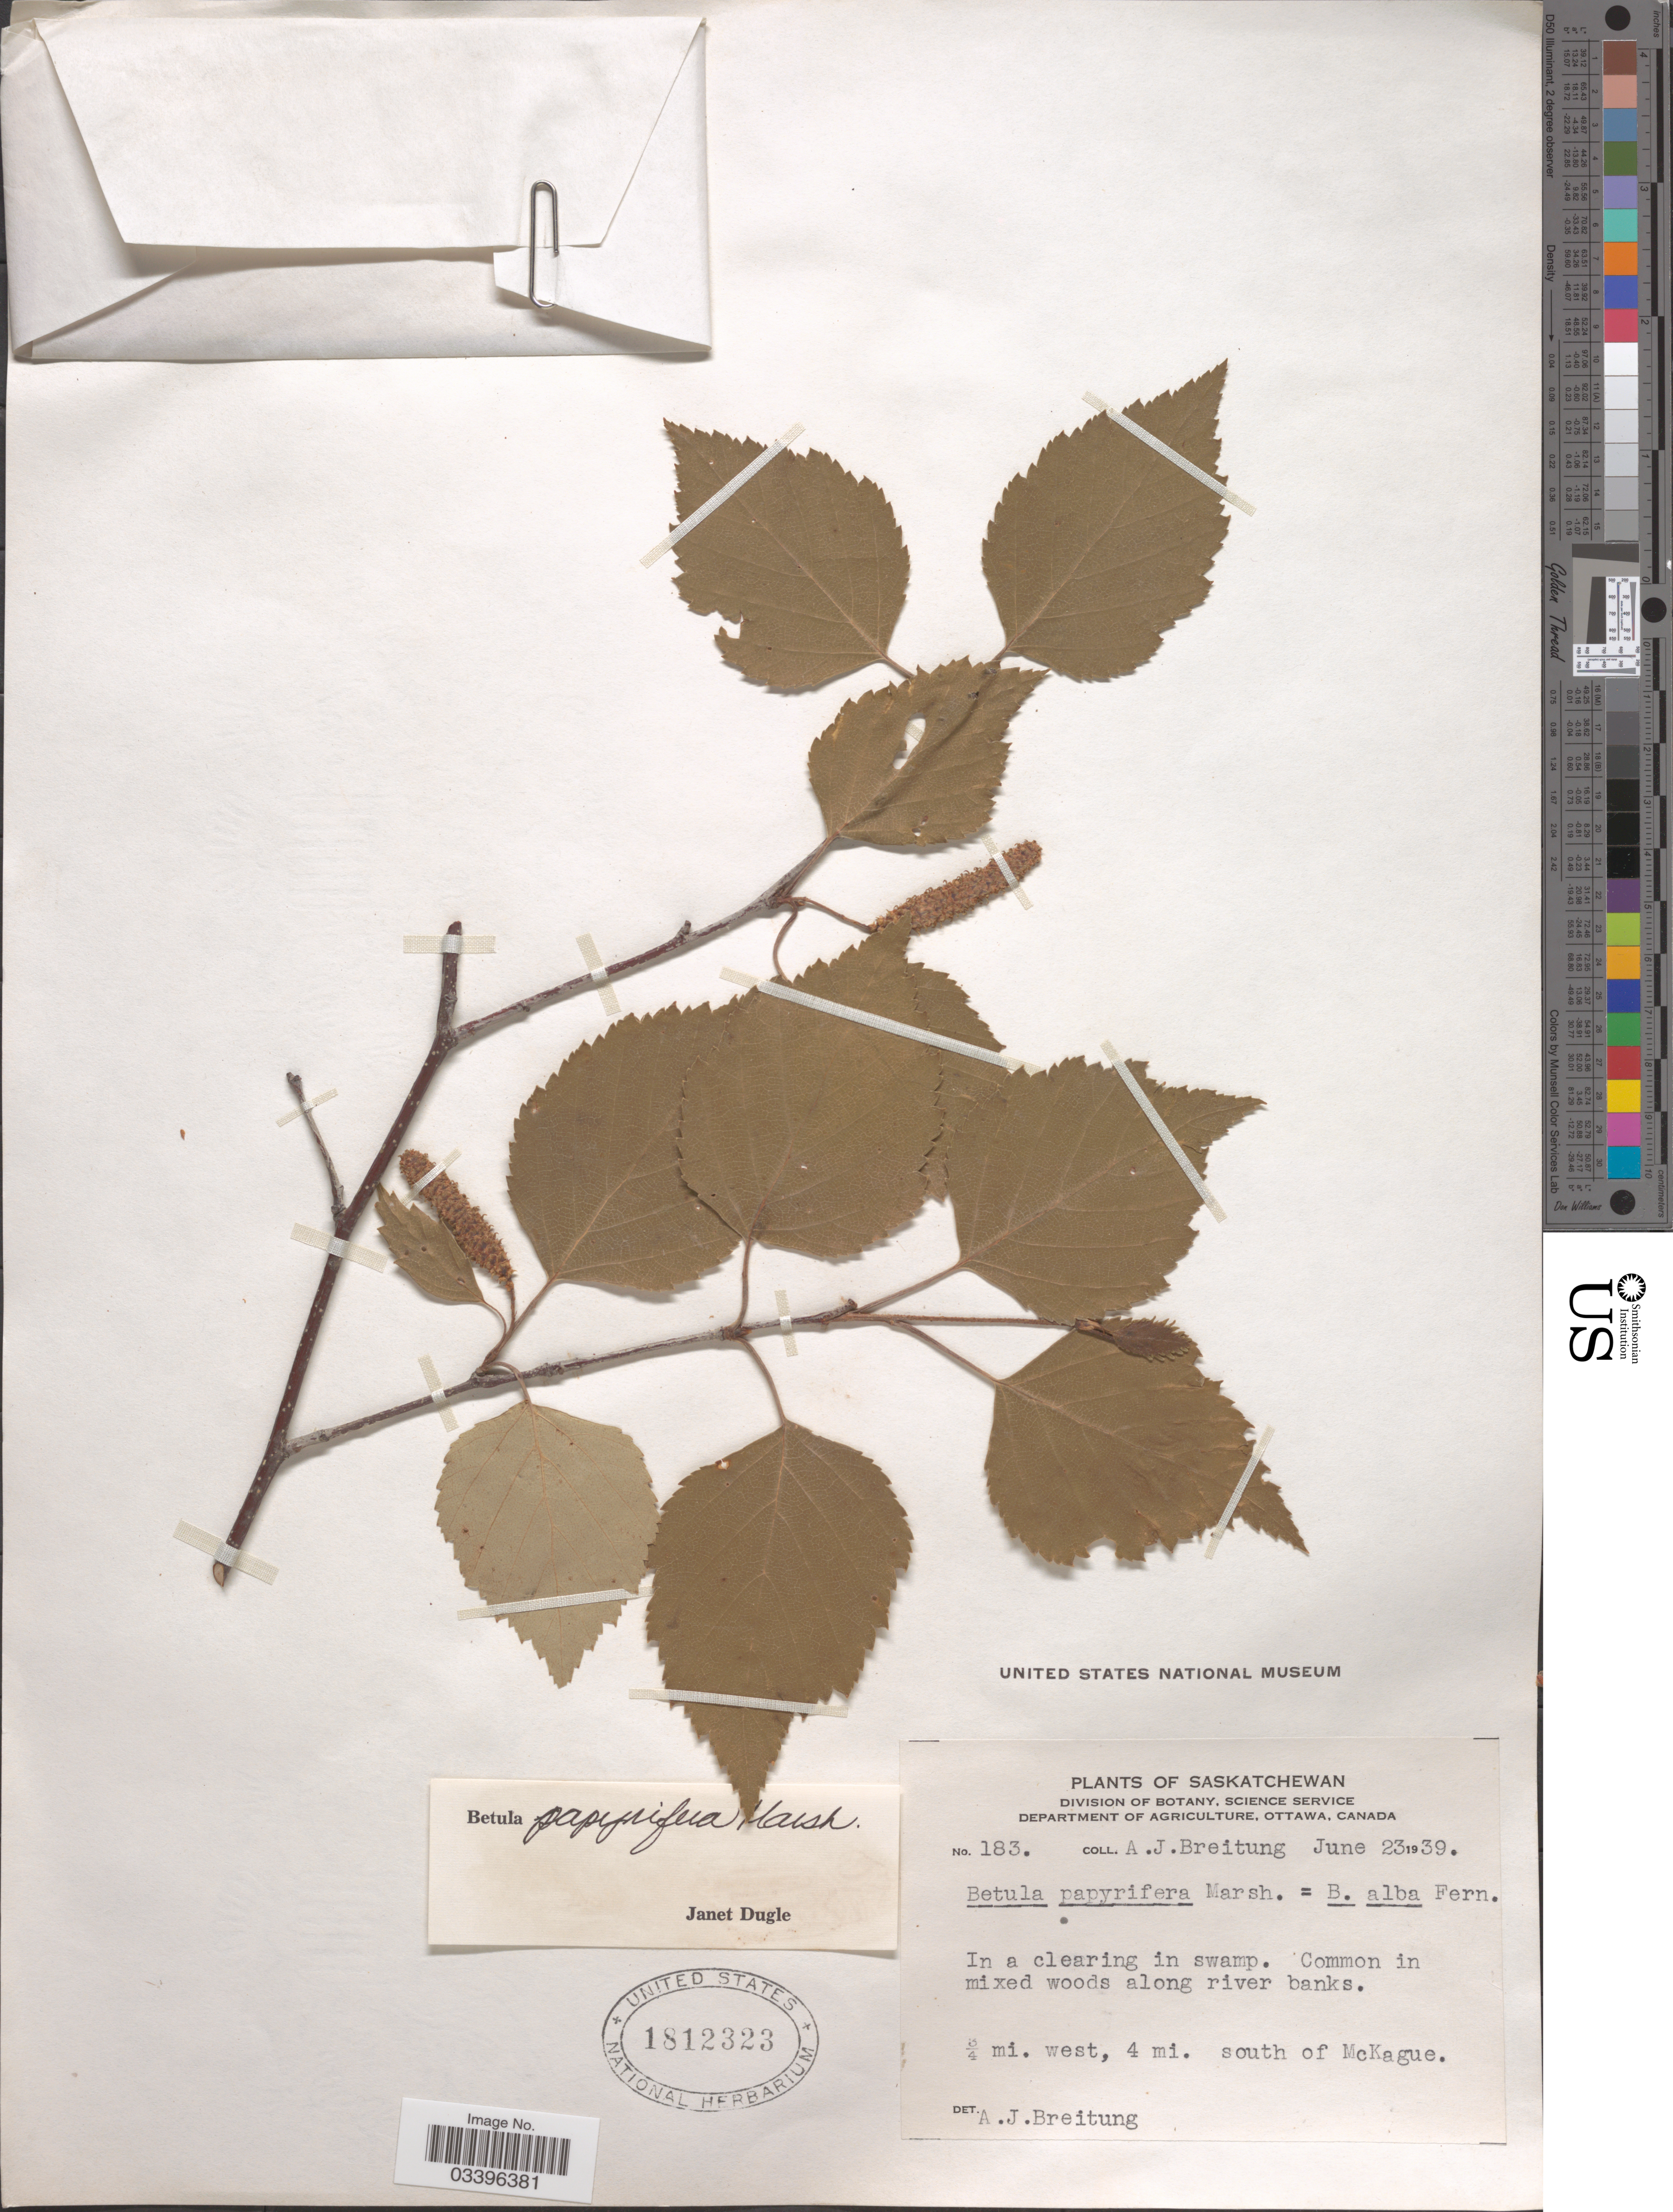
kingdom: Plantae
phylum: Tracheophyta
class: Magnoliopsida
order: Fagales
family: Betulaceae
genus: Betula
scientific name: Betula papyrifera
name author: Marshall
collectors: A. Breitung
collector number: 183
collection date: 1939-06-23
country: Canada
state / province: Saskatchewan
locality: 3/4 mi. west, 4 mi. south of McKague.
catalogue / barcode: US 1812323